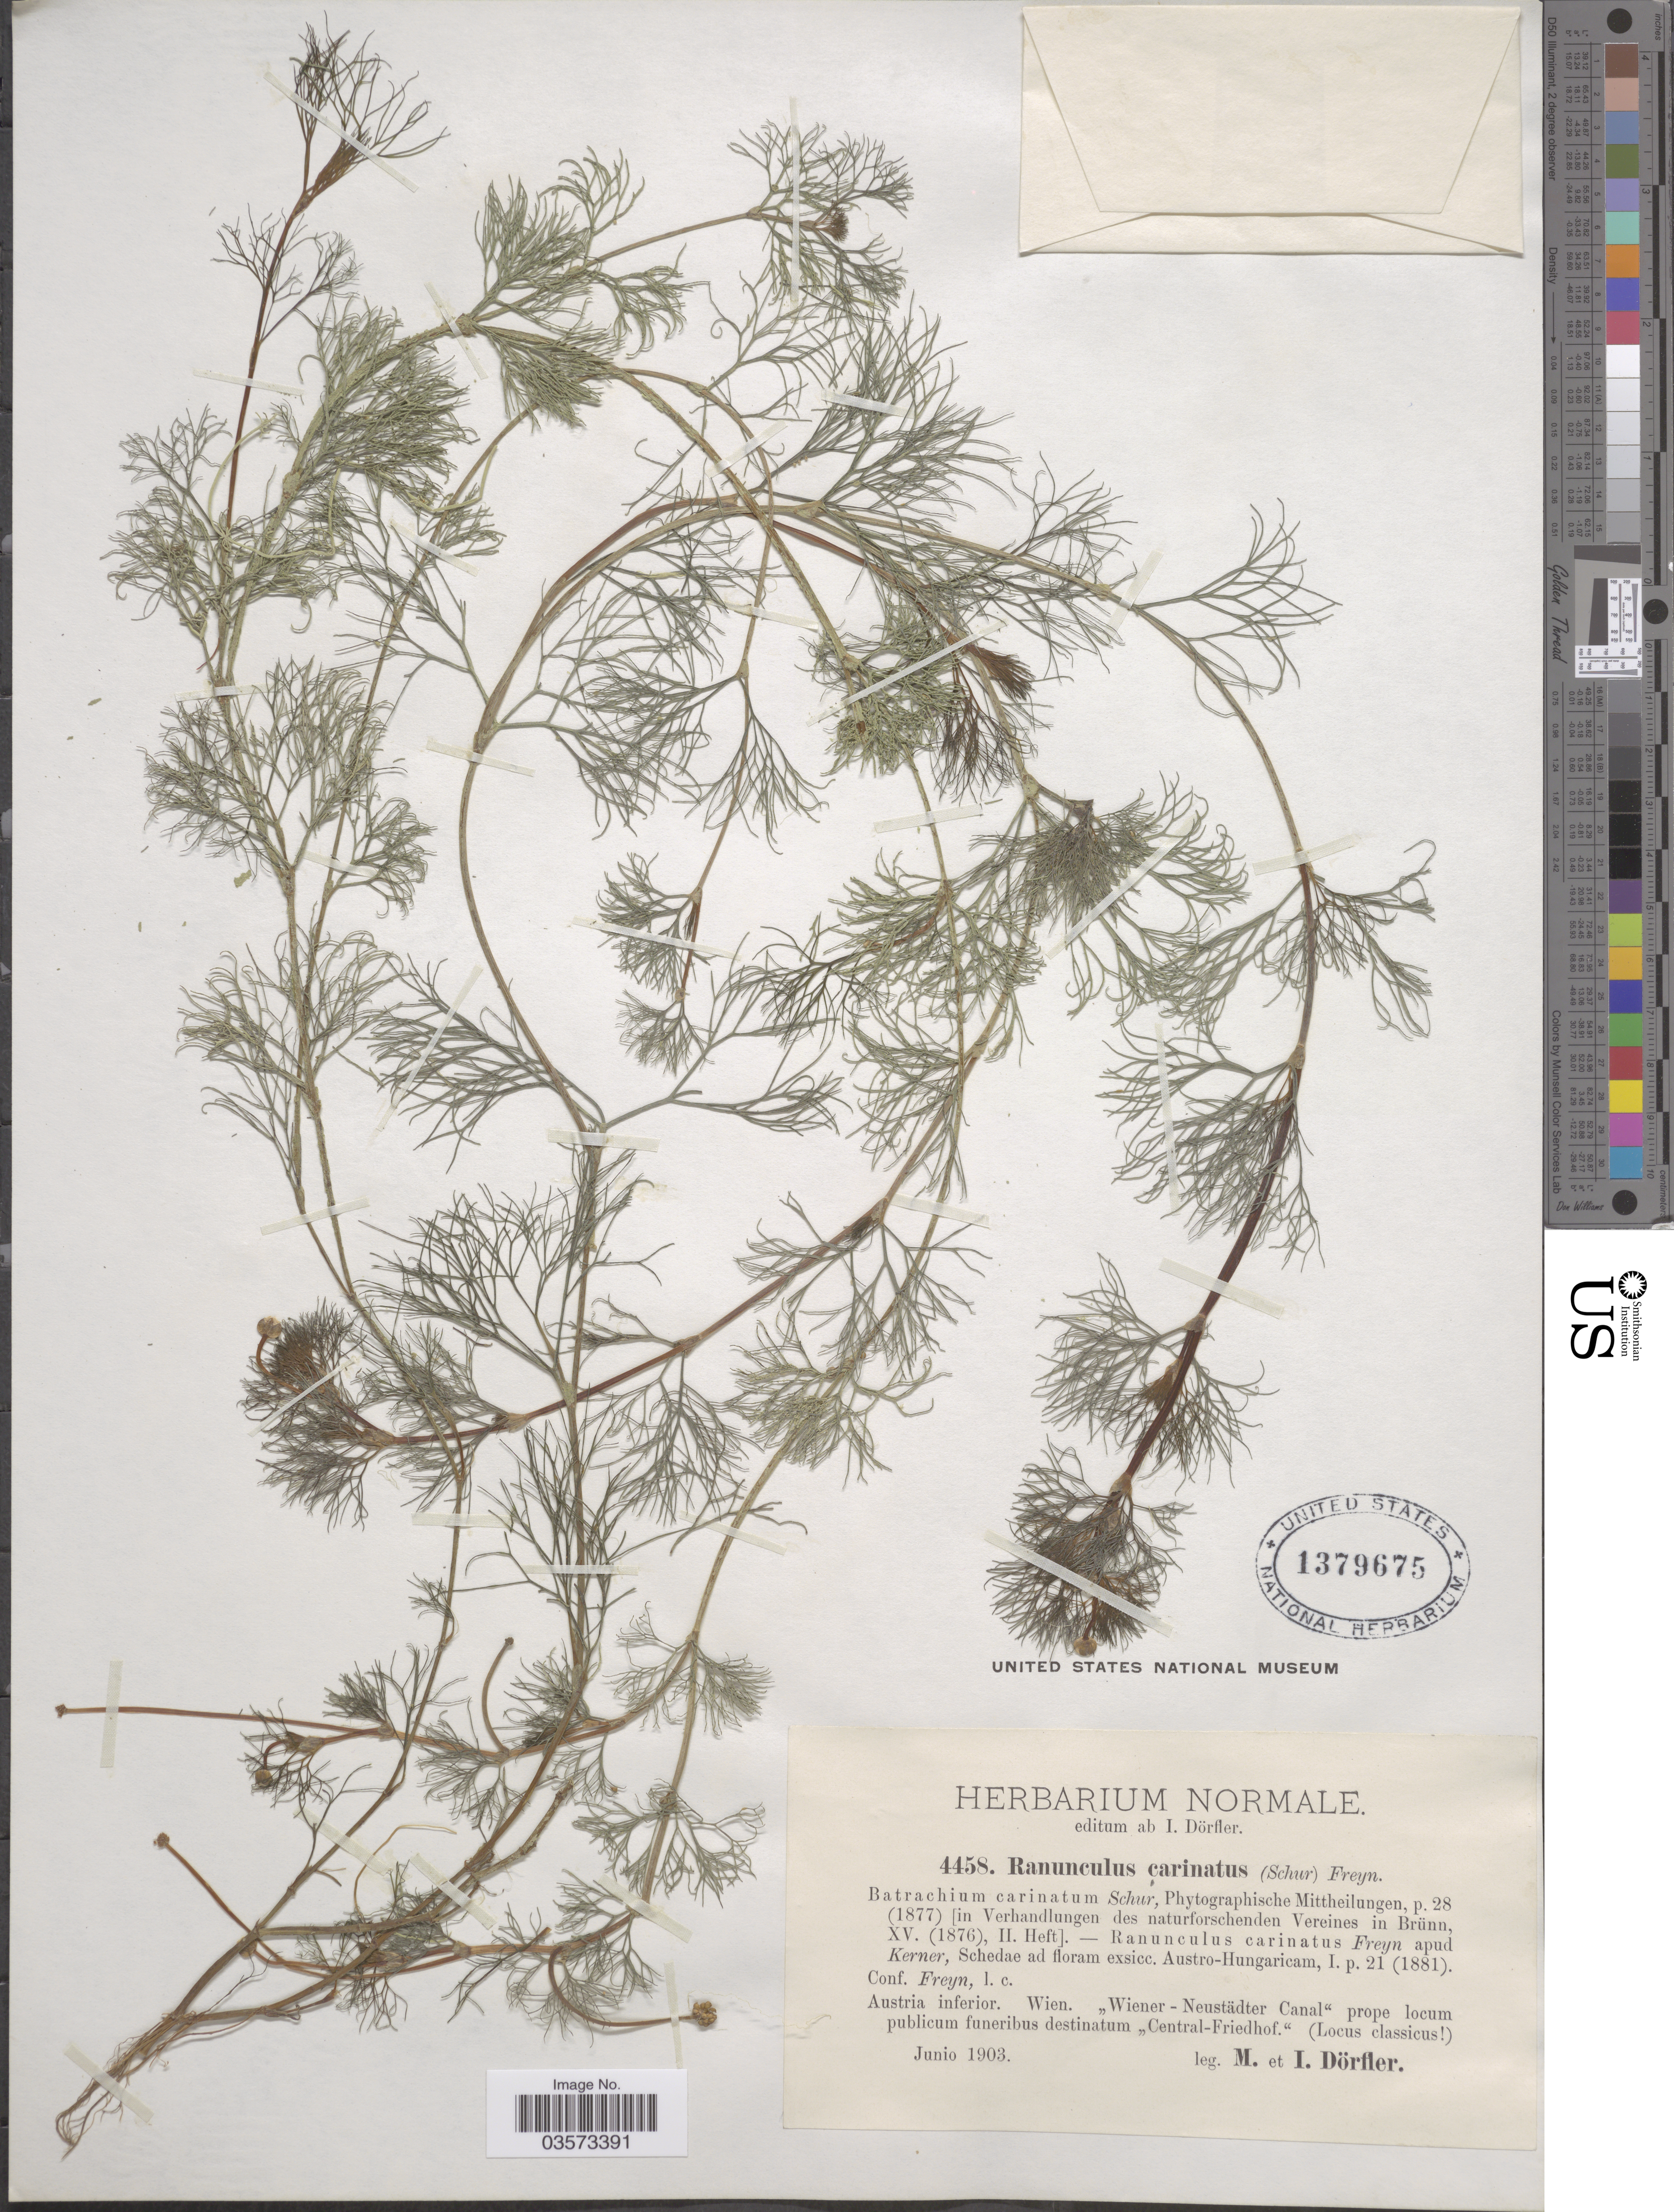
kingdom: Plantae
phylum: Tracheophyta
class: Magnoliopsida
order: Ranunculales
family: Ranunculaceae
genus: Ranunculus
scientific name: Ranunculus aquatilis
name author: L.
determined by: Strong, Mark T., (BOT), Smithsonian Institution - National Museum of Natural History (UNITED STATES)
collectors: M. Dörfler & I. Dörfler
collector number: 4458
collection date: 1903-06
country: Austria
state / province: Wien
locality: Austria inferior. "Wiener - Neustädter Canal" prope locum publicum funeribus destinatum "Central-Friedhof."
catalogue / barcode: US 1379675